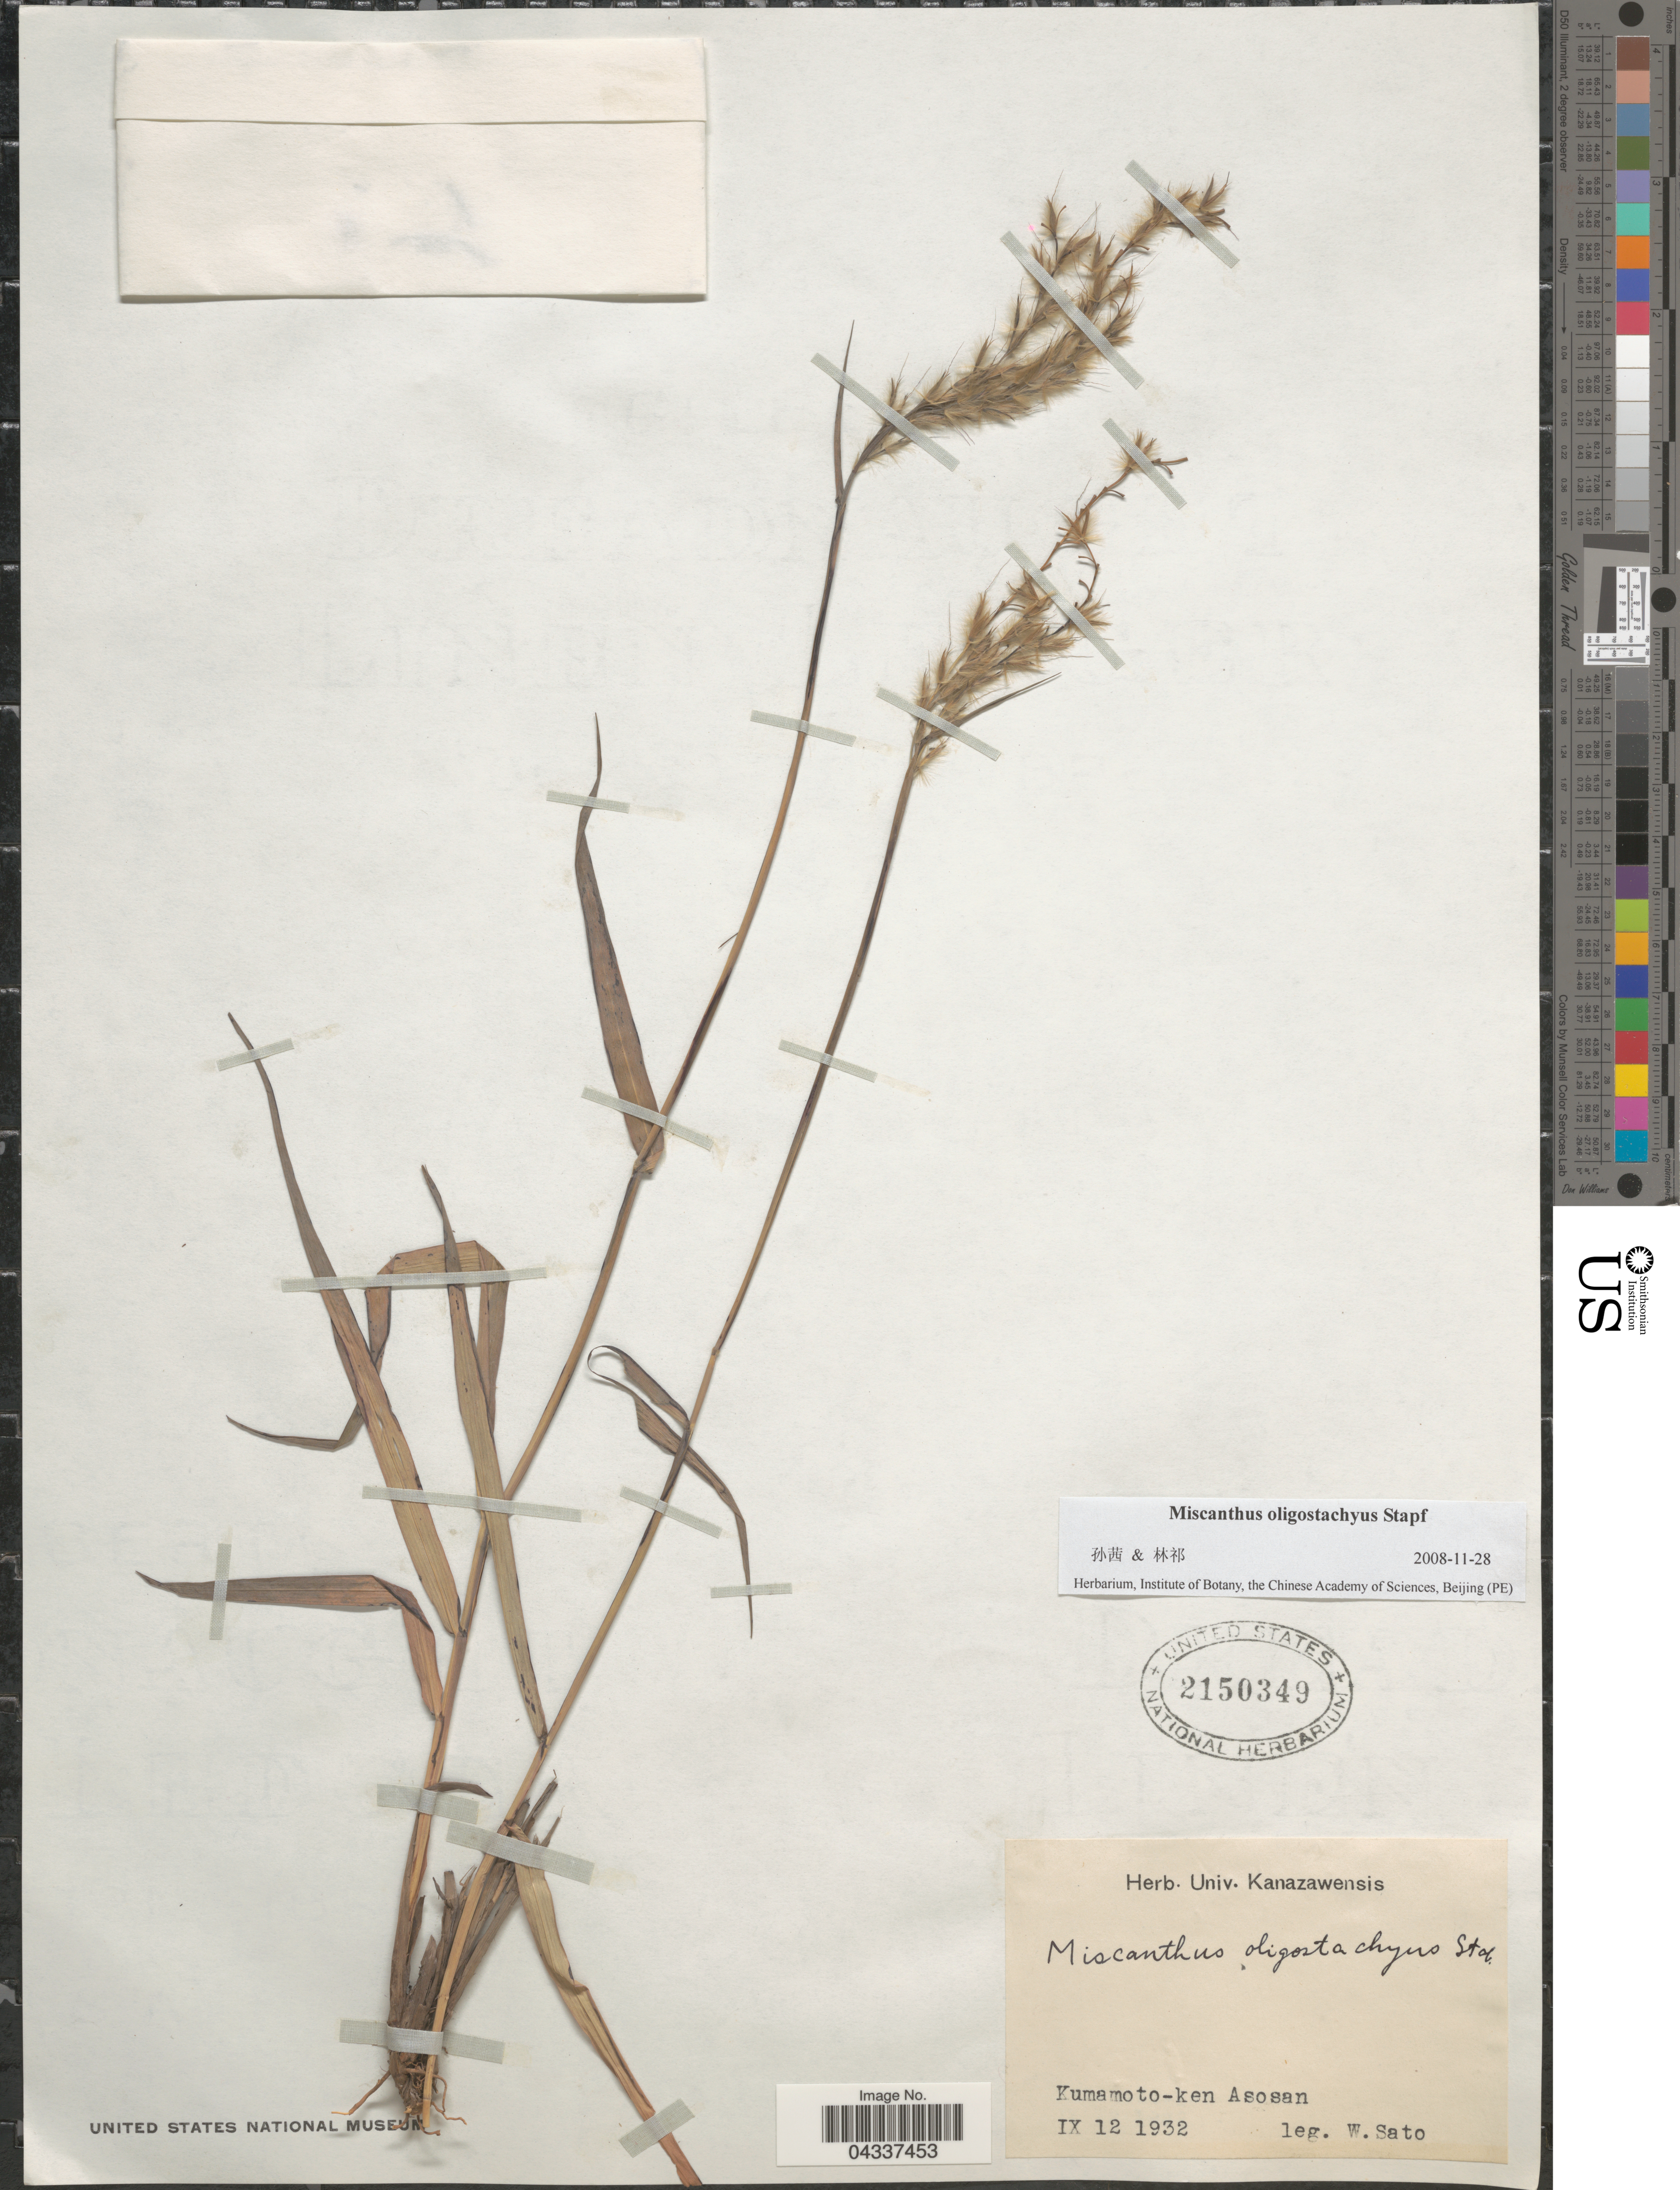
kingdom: Plantae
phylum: Tracheophyta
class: Liliopsida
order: Poales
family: Poaceae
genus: Miscanthus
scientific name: Miscanthus oligostachyus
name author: Stapf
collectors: W. Sato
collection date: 1932-09-12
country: Japan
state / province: Kumamoto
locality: Kumamoto-ken Asosan.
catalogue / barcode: US 2150349